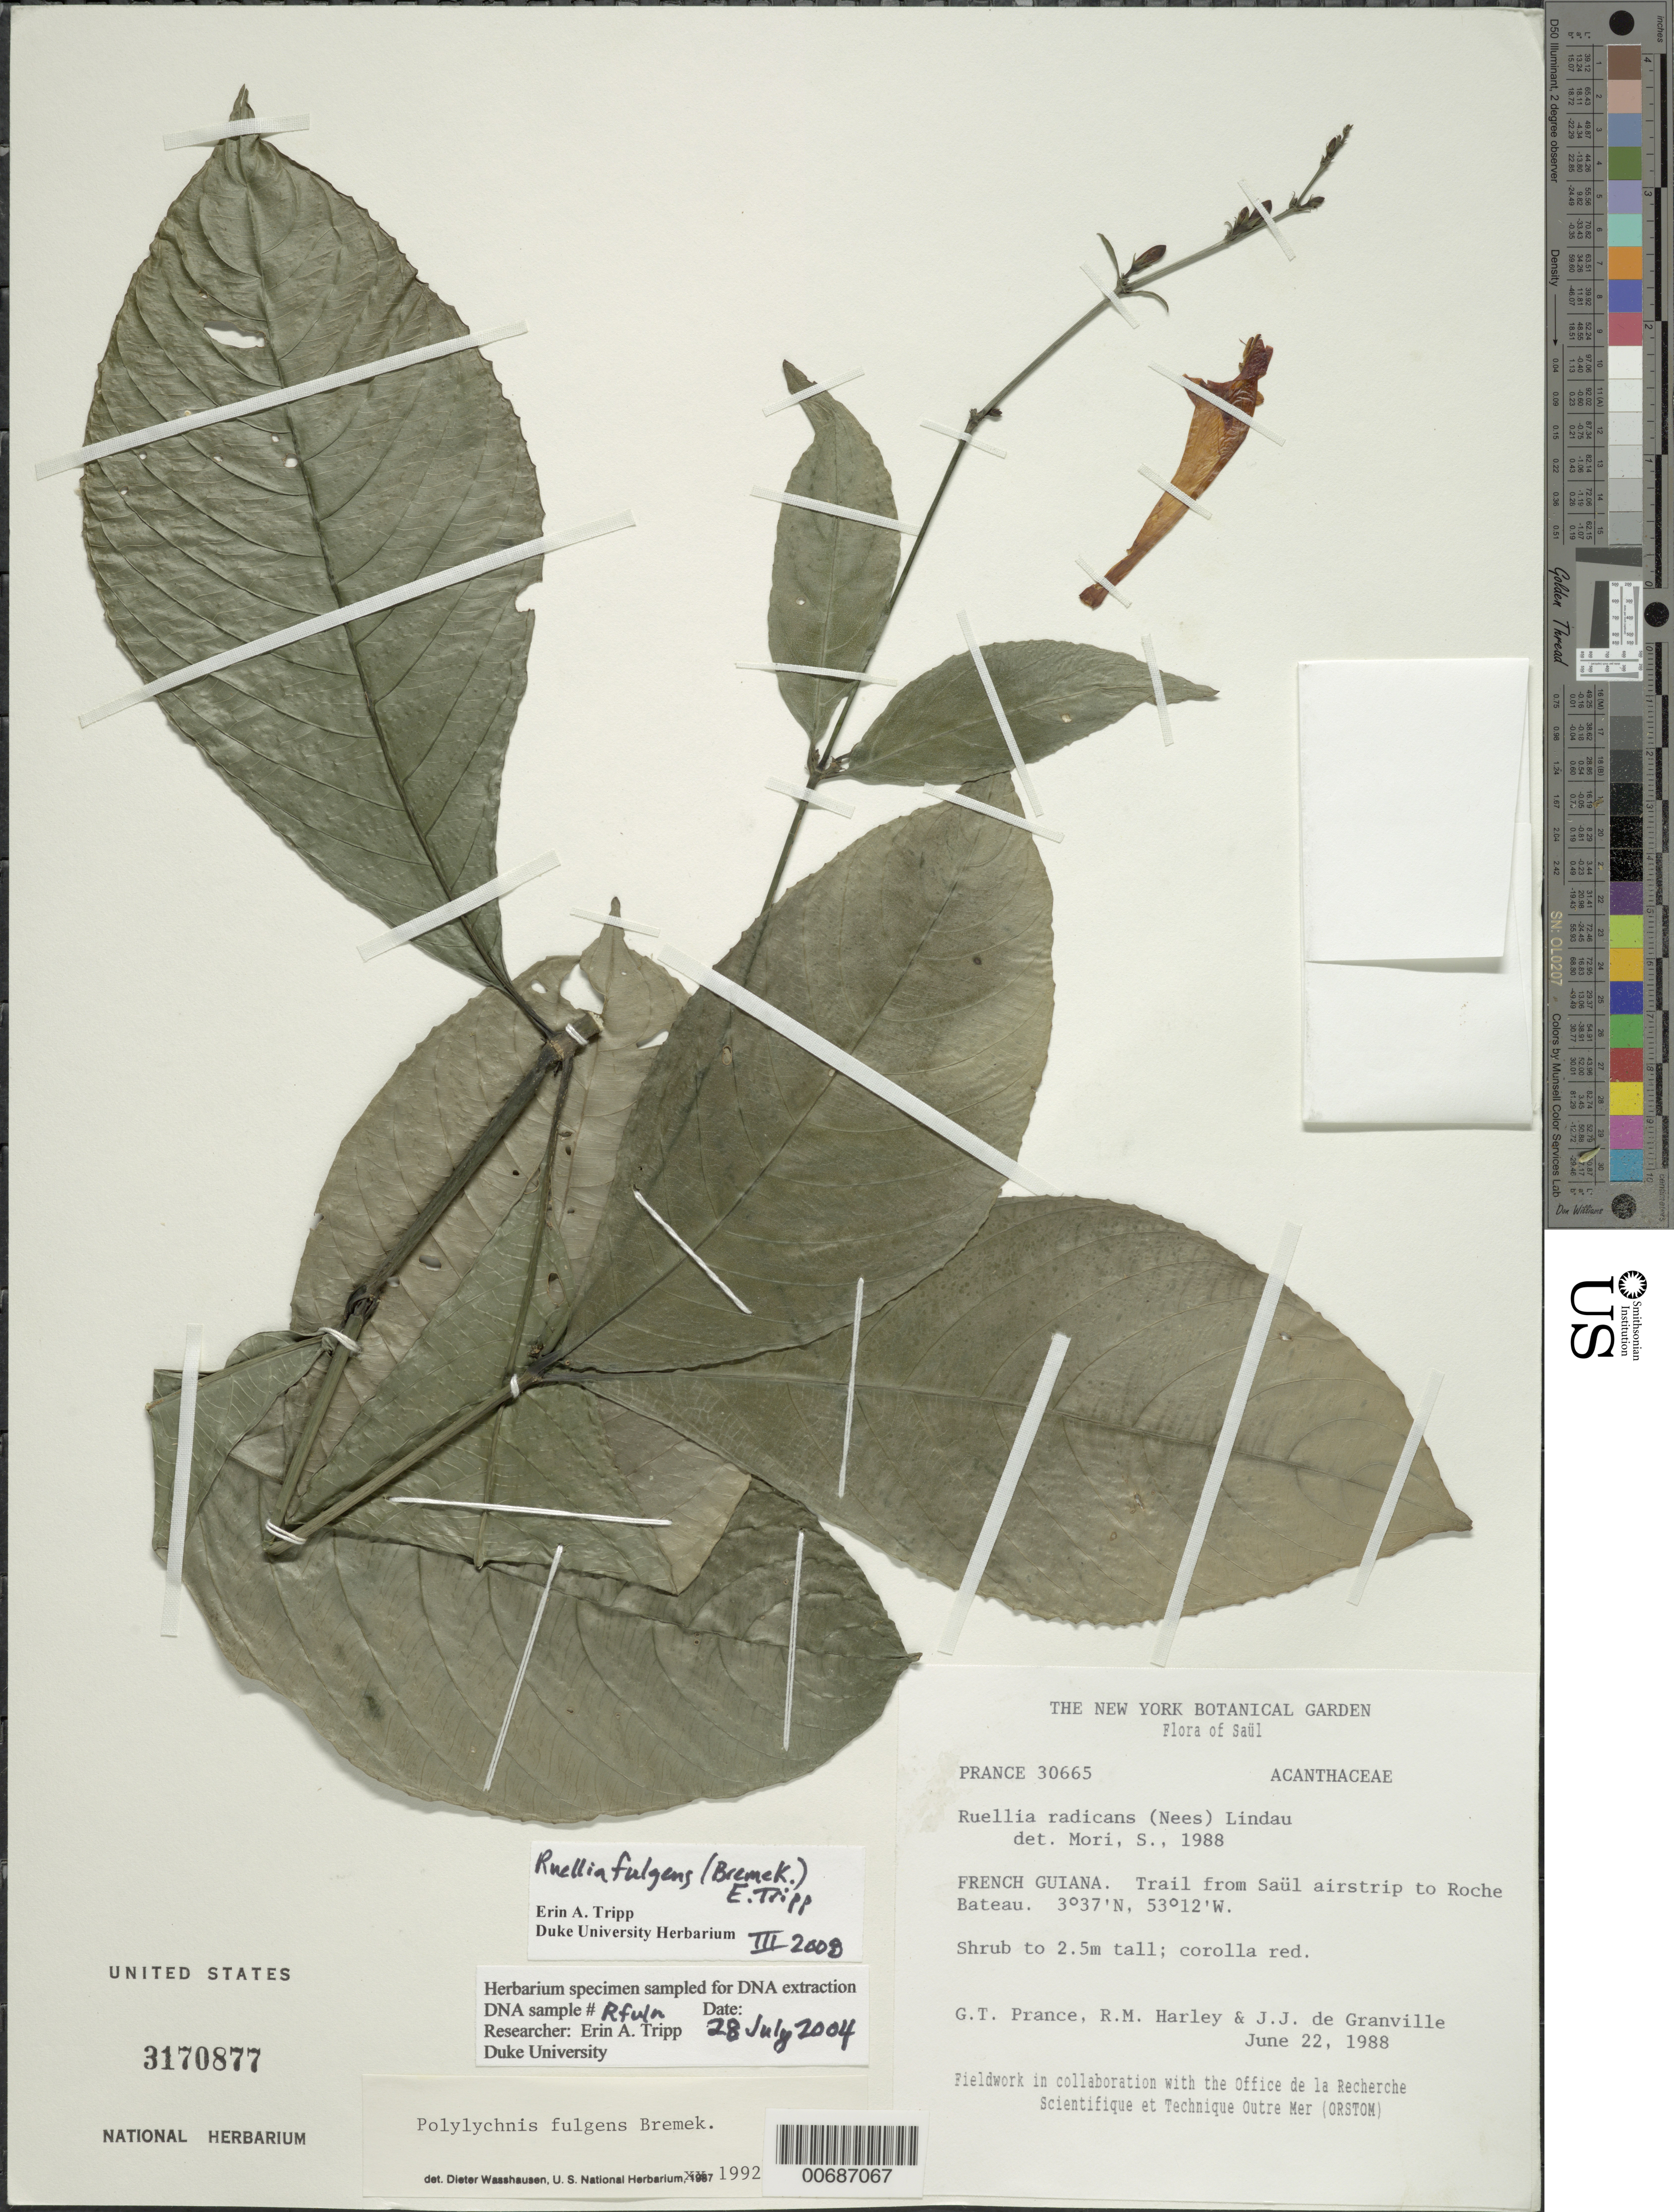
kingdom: Plantae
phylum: Tracheophyta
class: Magnoliopsida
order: Lamiales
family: Acanthaceae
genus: Ruellia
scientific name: Ruellia fulgens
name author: (Nees) Lindau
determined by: Tripp, Erin A.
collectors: G. T. Prance, R. M. Harley & J.-J. de Granville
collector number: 30665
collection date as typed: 22-Jun-88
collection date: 1988-06-22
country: French Guiana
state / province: Saint-Laurent-du-Maroni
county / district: Saül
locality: Saül, airstrip trail to Roche Bateau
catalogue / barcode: US 3170877